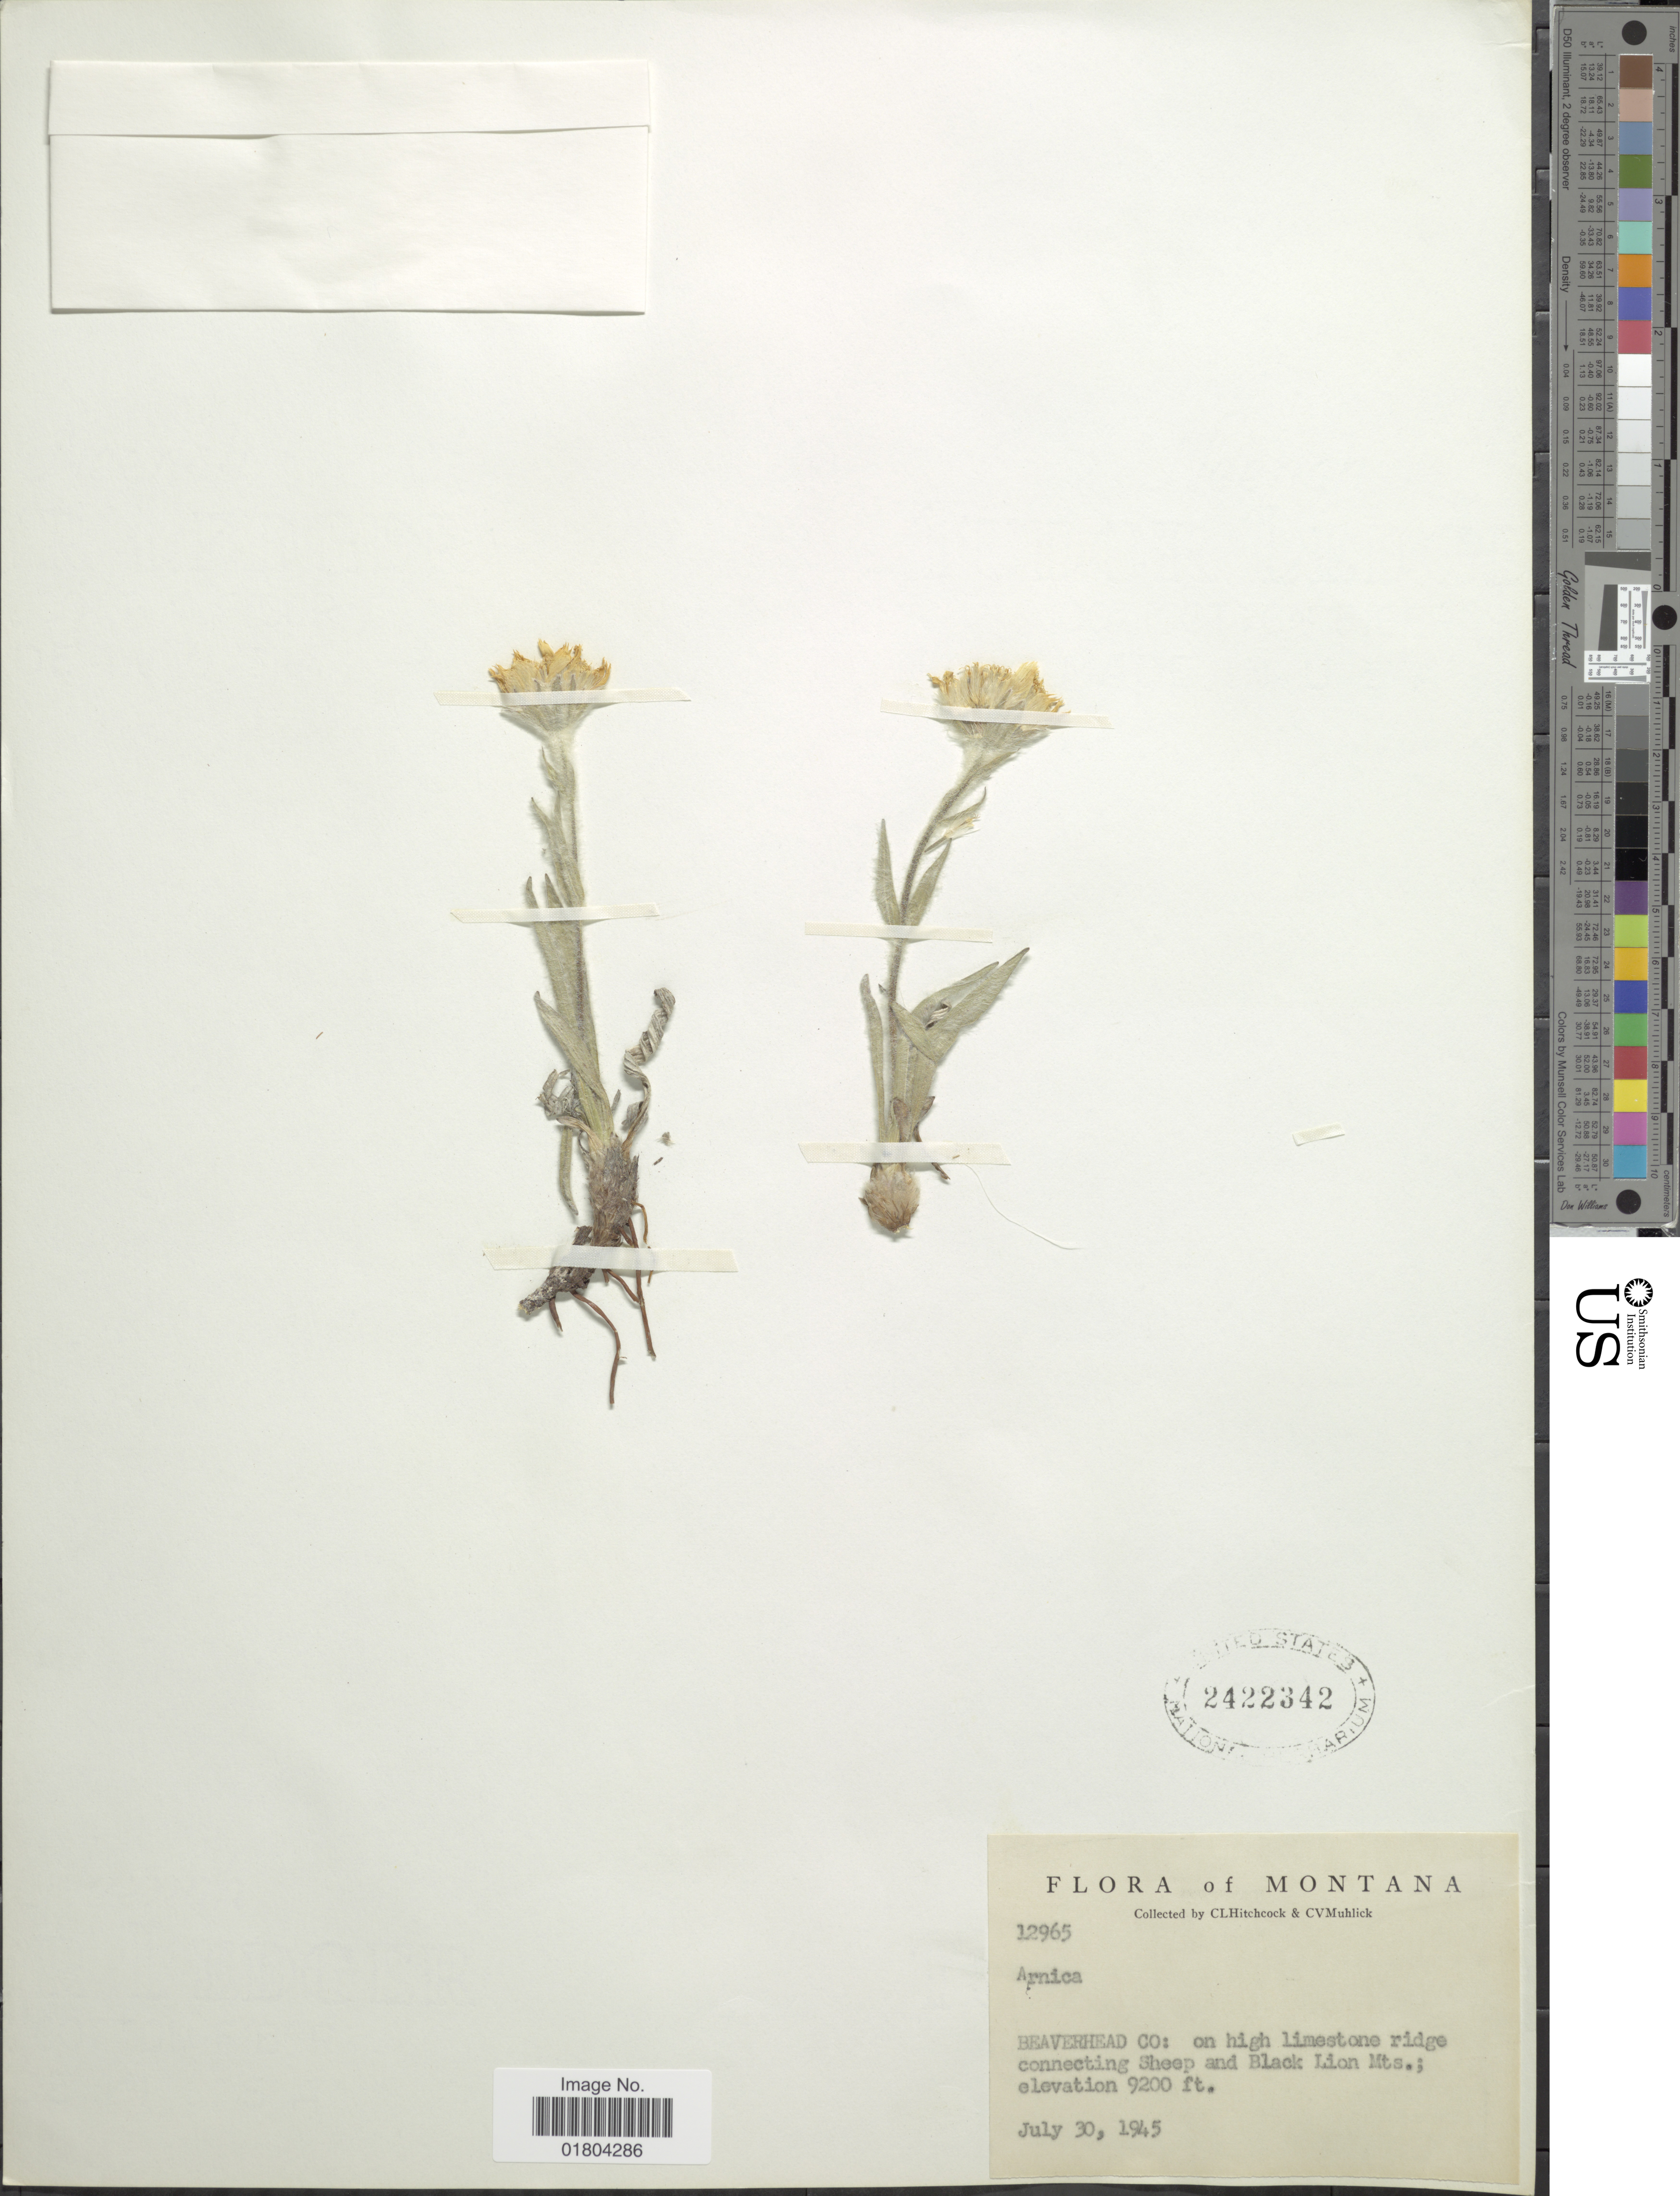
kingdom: Plantae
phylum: Tracheophyta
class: Magnoliopsida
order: Asterales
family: Asteraceae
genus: Arnica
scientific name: Arnica sp.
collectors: C. L. Hitchcock & C. V. Muhlick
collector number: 12965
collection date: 1945-07-30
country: United States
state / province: Montana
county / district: Beaverhead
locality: On high limestone ridge connecting Sheep and Black Lion Mts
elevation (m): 2804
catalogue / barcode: US 2422342